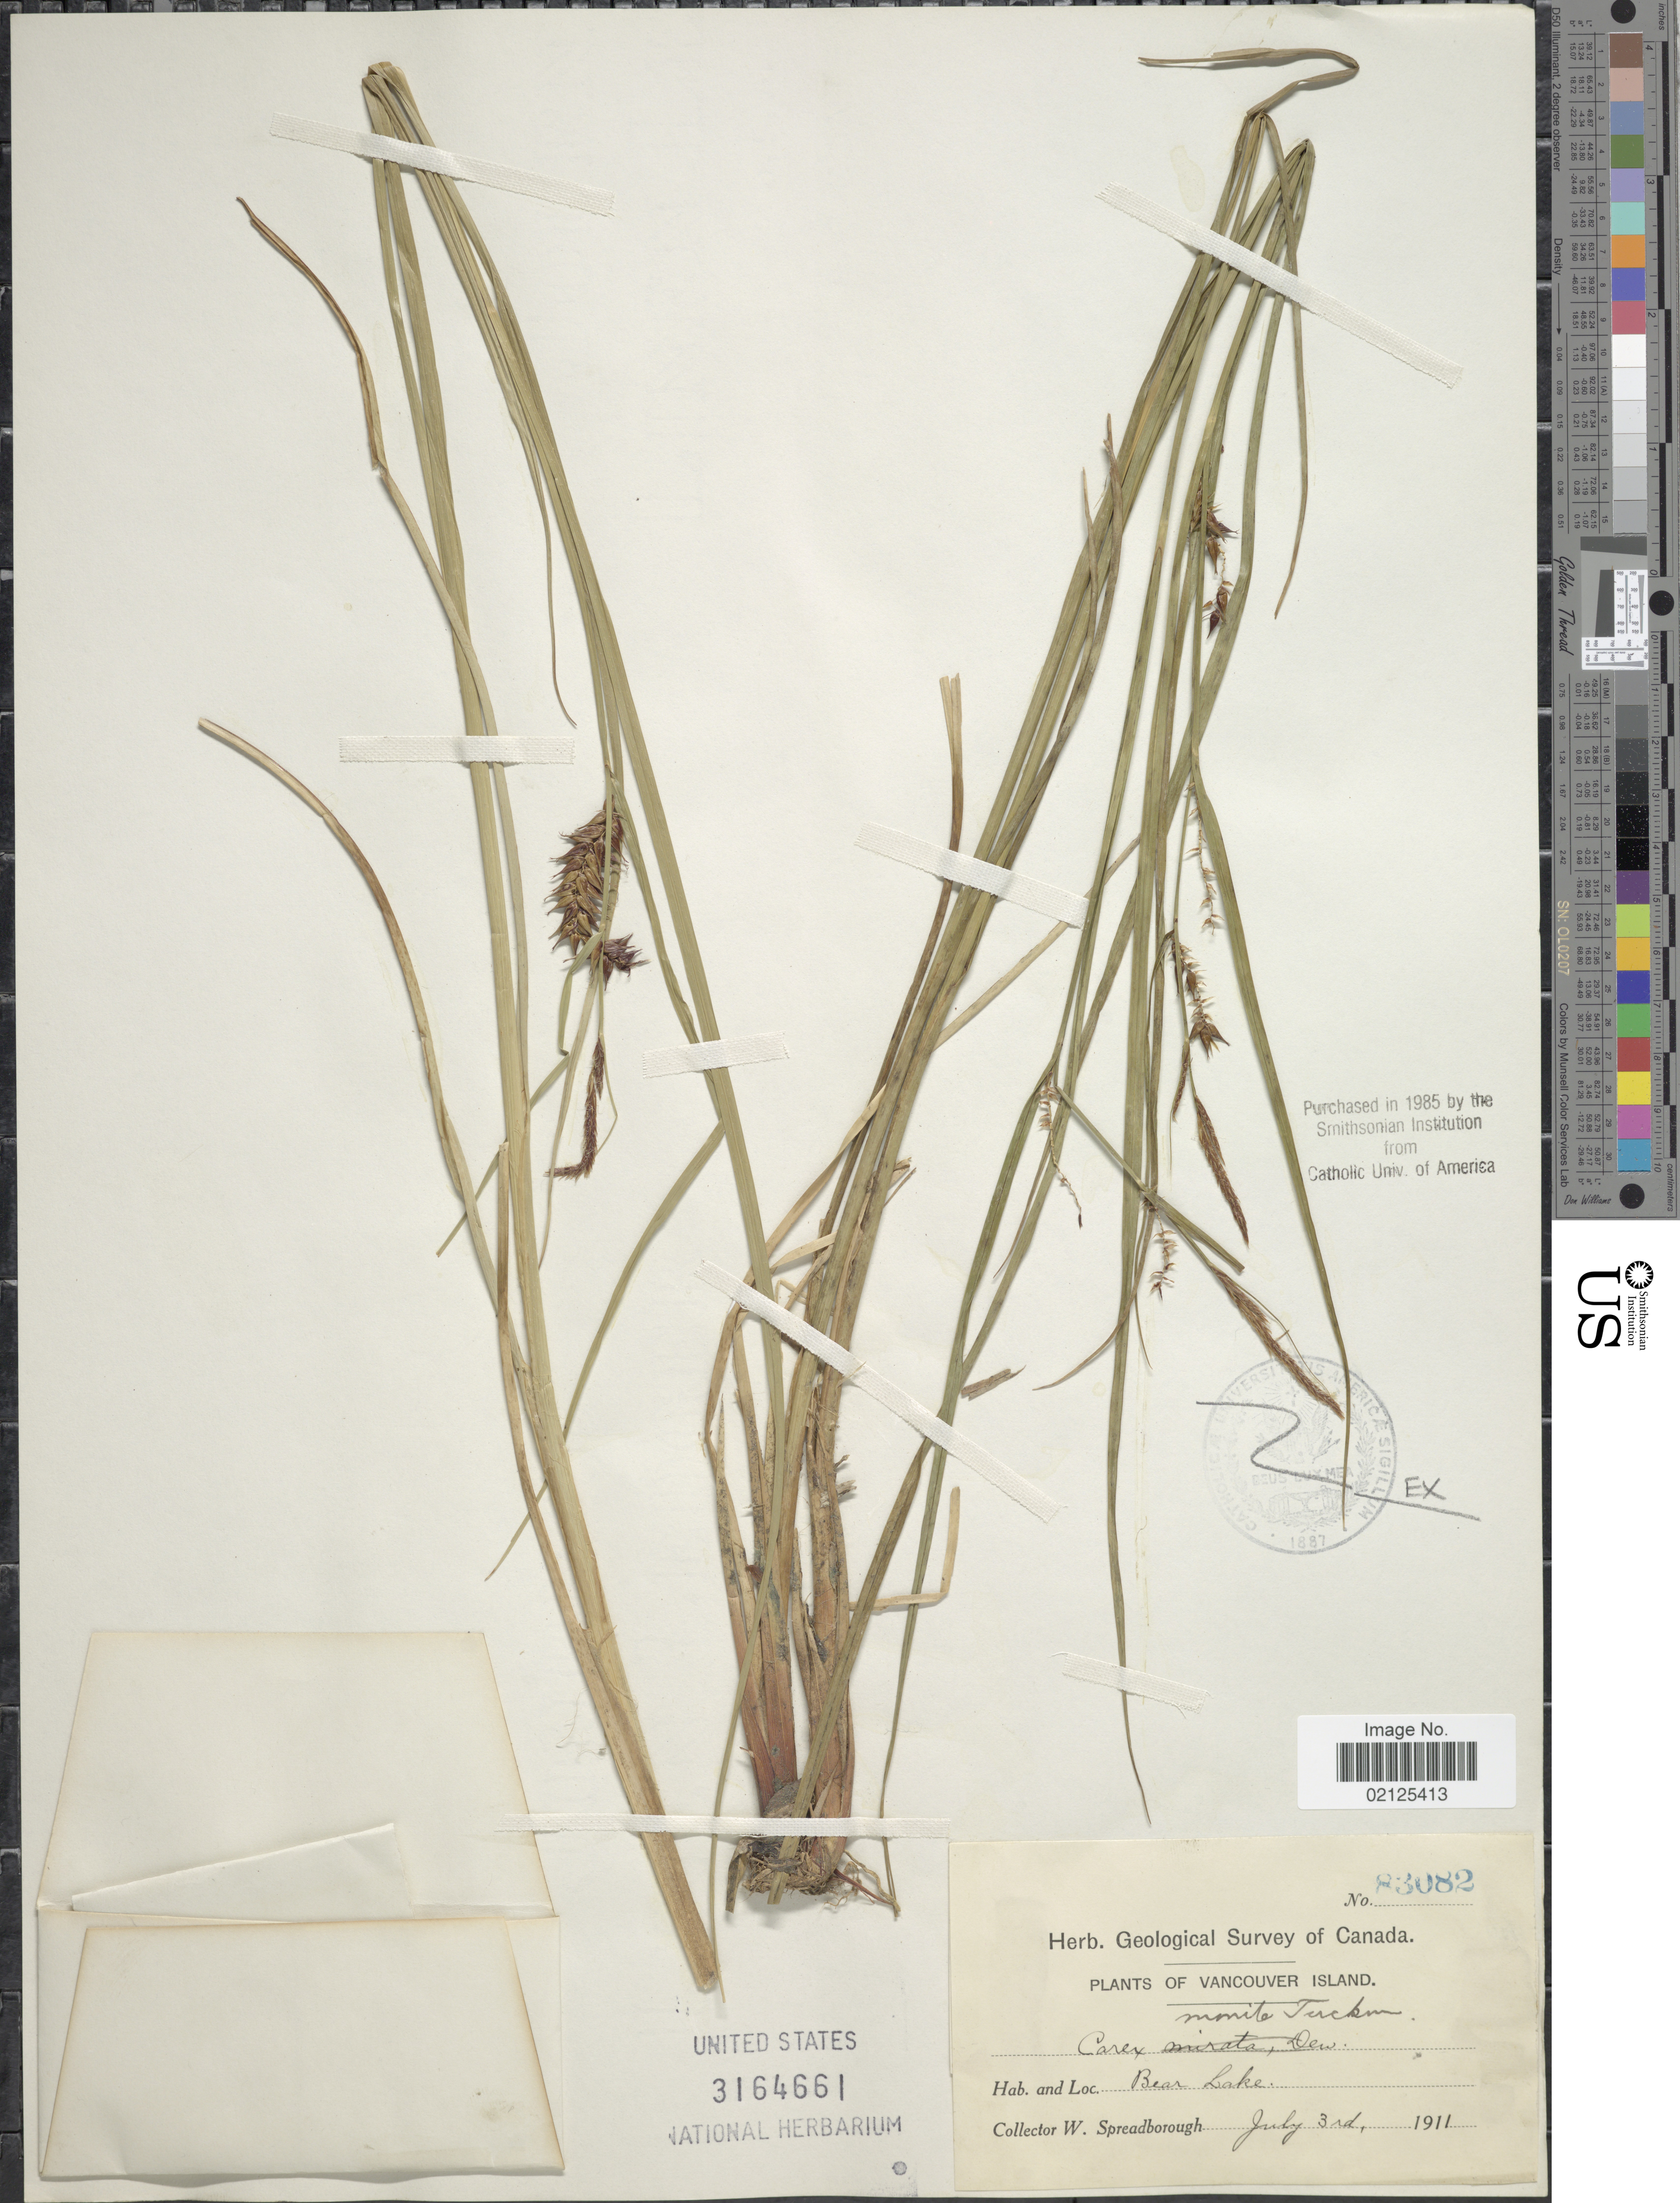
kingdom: Plantae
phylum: Tracheophyta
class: Liliopsida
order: Poales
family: Cyperaceae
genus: Carex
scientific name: Carex vesicaria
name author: L.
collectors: W. Spreadborough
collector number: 83082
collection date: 1911-07-03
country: Canada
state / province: British Columbia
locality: Vancouver Island, Bear Lake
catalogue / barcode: US 3164661